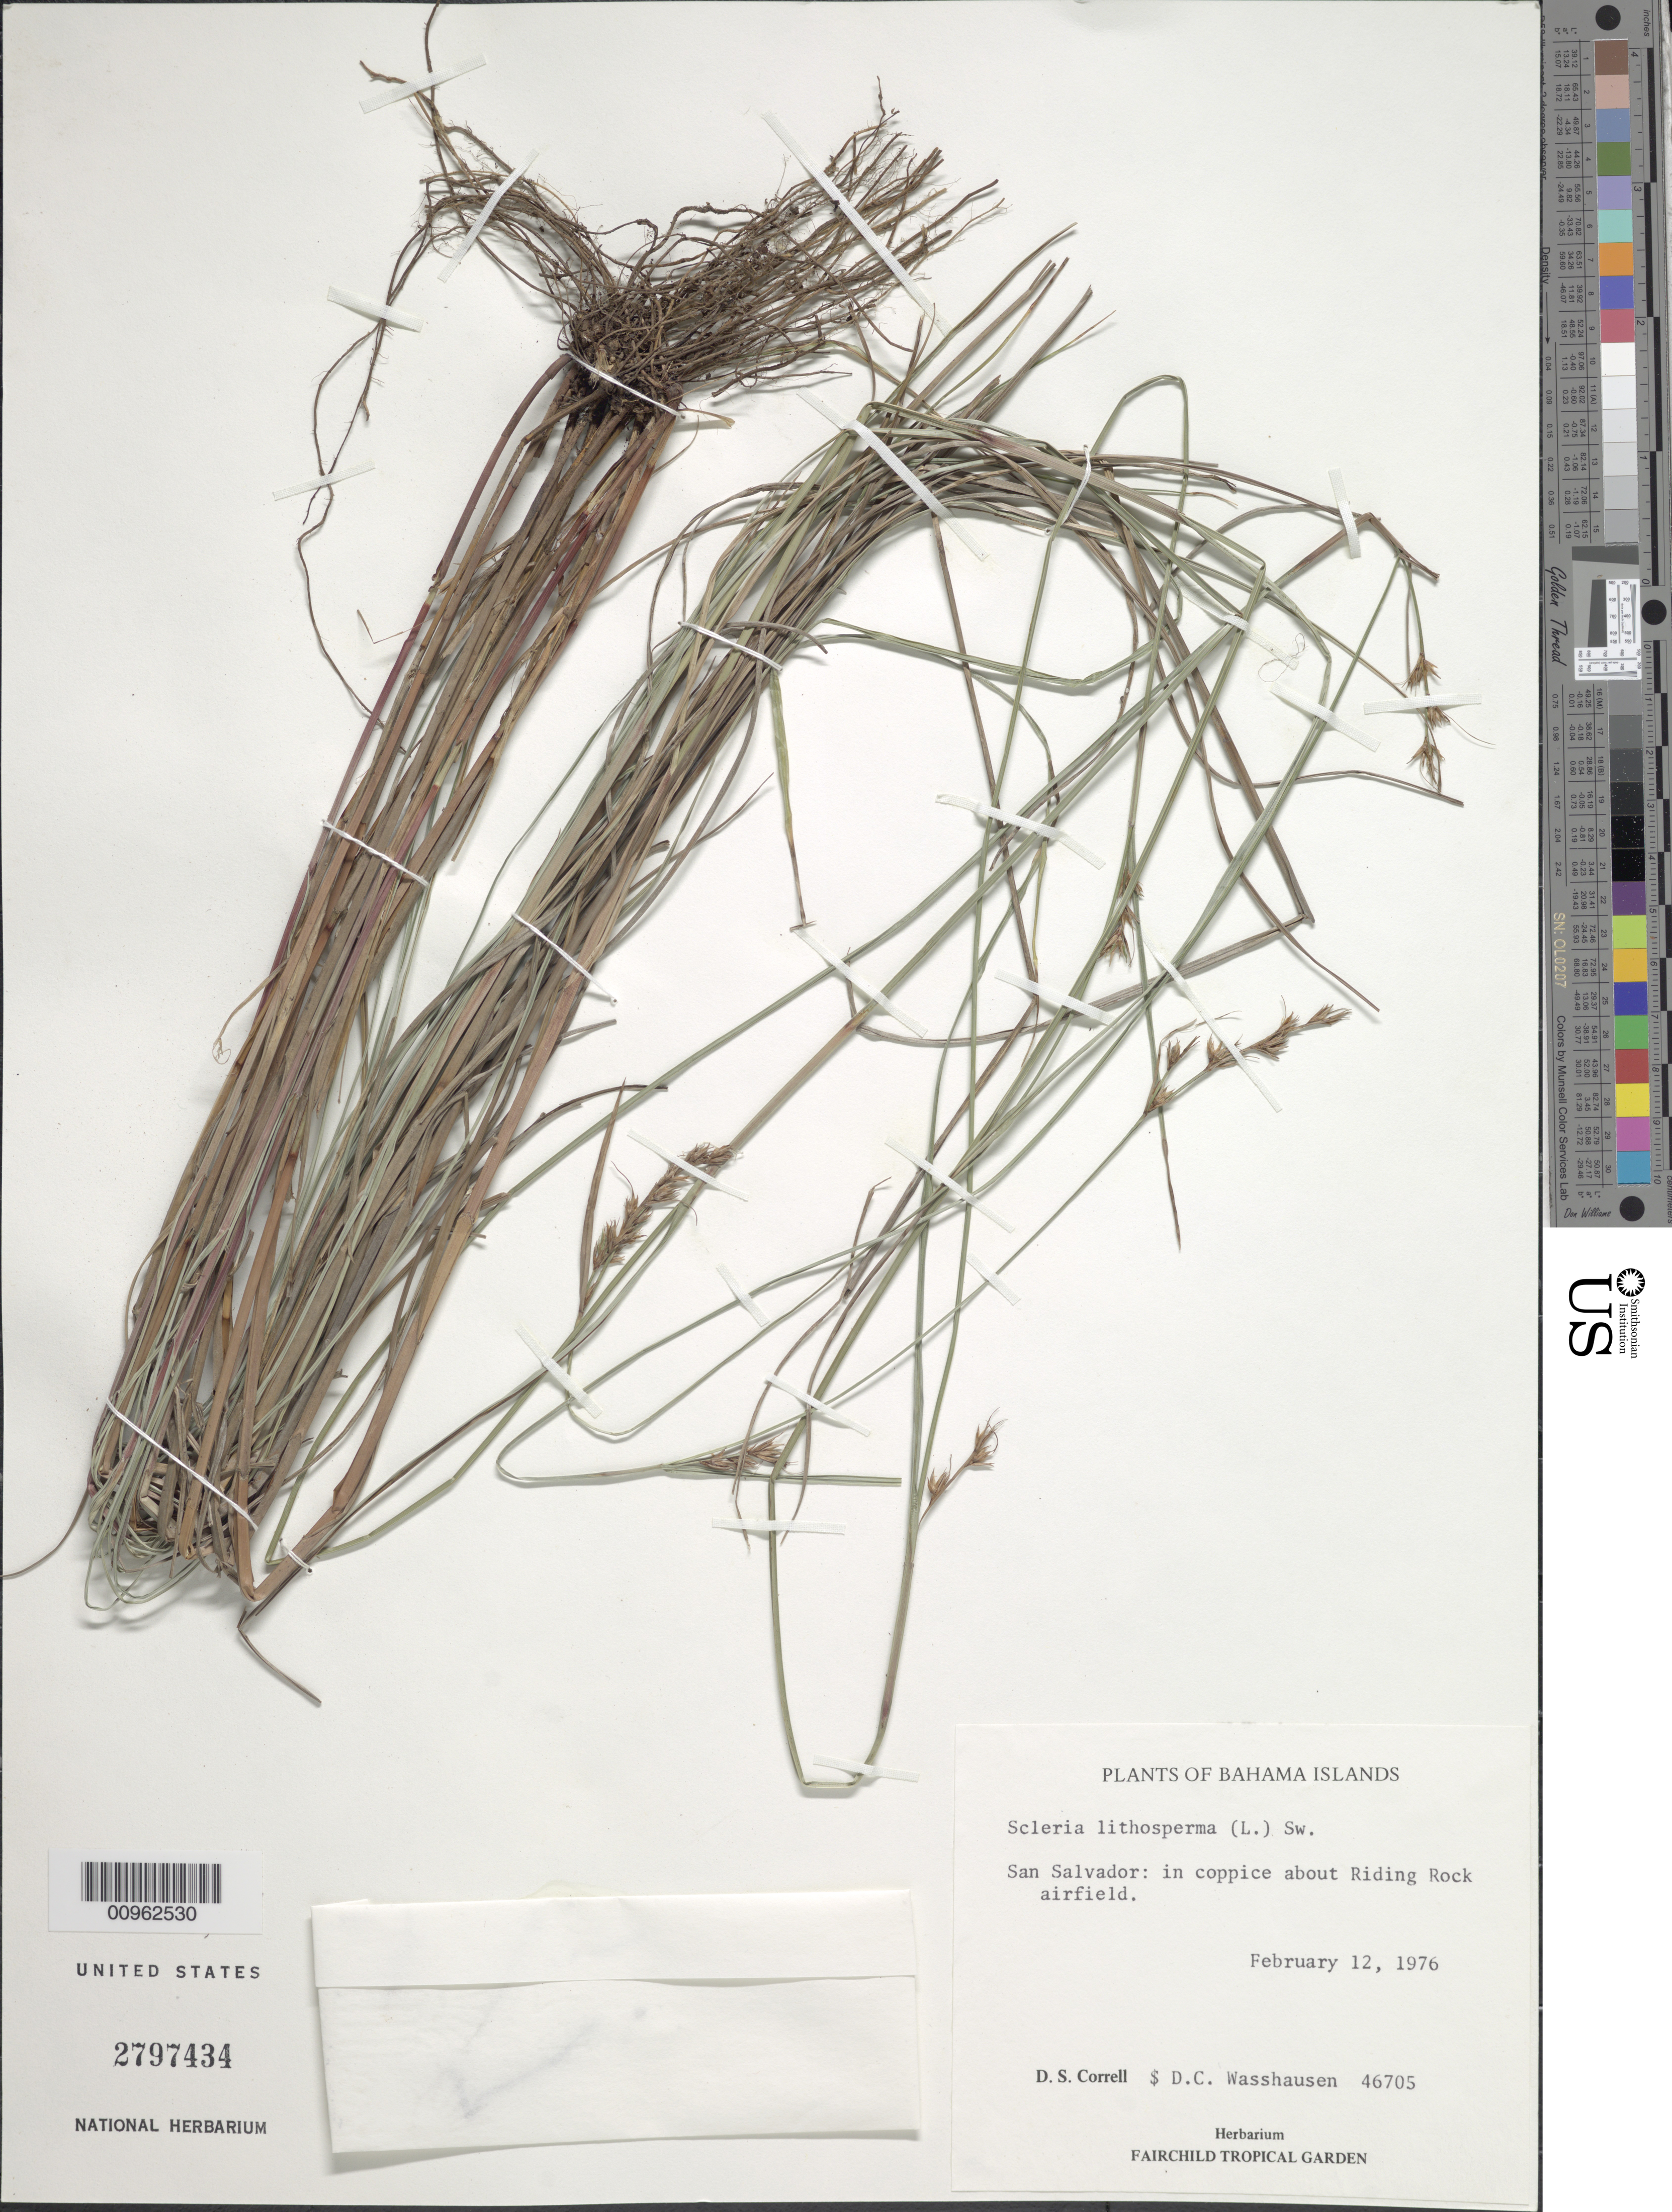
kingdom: Plantae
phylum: Tracheophyta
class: Liliopsida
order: Poales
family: Cyperaceae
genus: Scleria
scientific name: Scleria lithosperma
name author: (L.) Sw.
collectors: D. S. Correll & D. C. Wasshausen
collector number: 46705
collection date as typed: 12 Feb 1976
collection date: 1976-02-12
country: Bahamas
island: San Salvador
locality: About Riding Rock Airfield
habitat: In coppice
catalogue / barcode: US 2797434